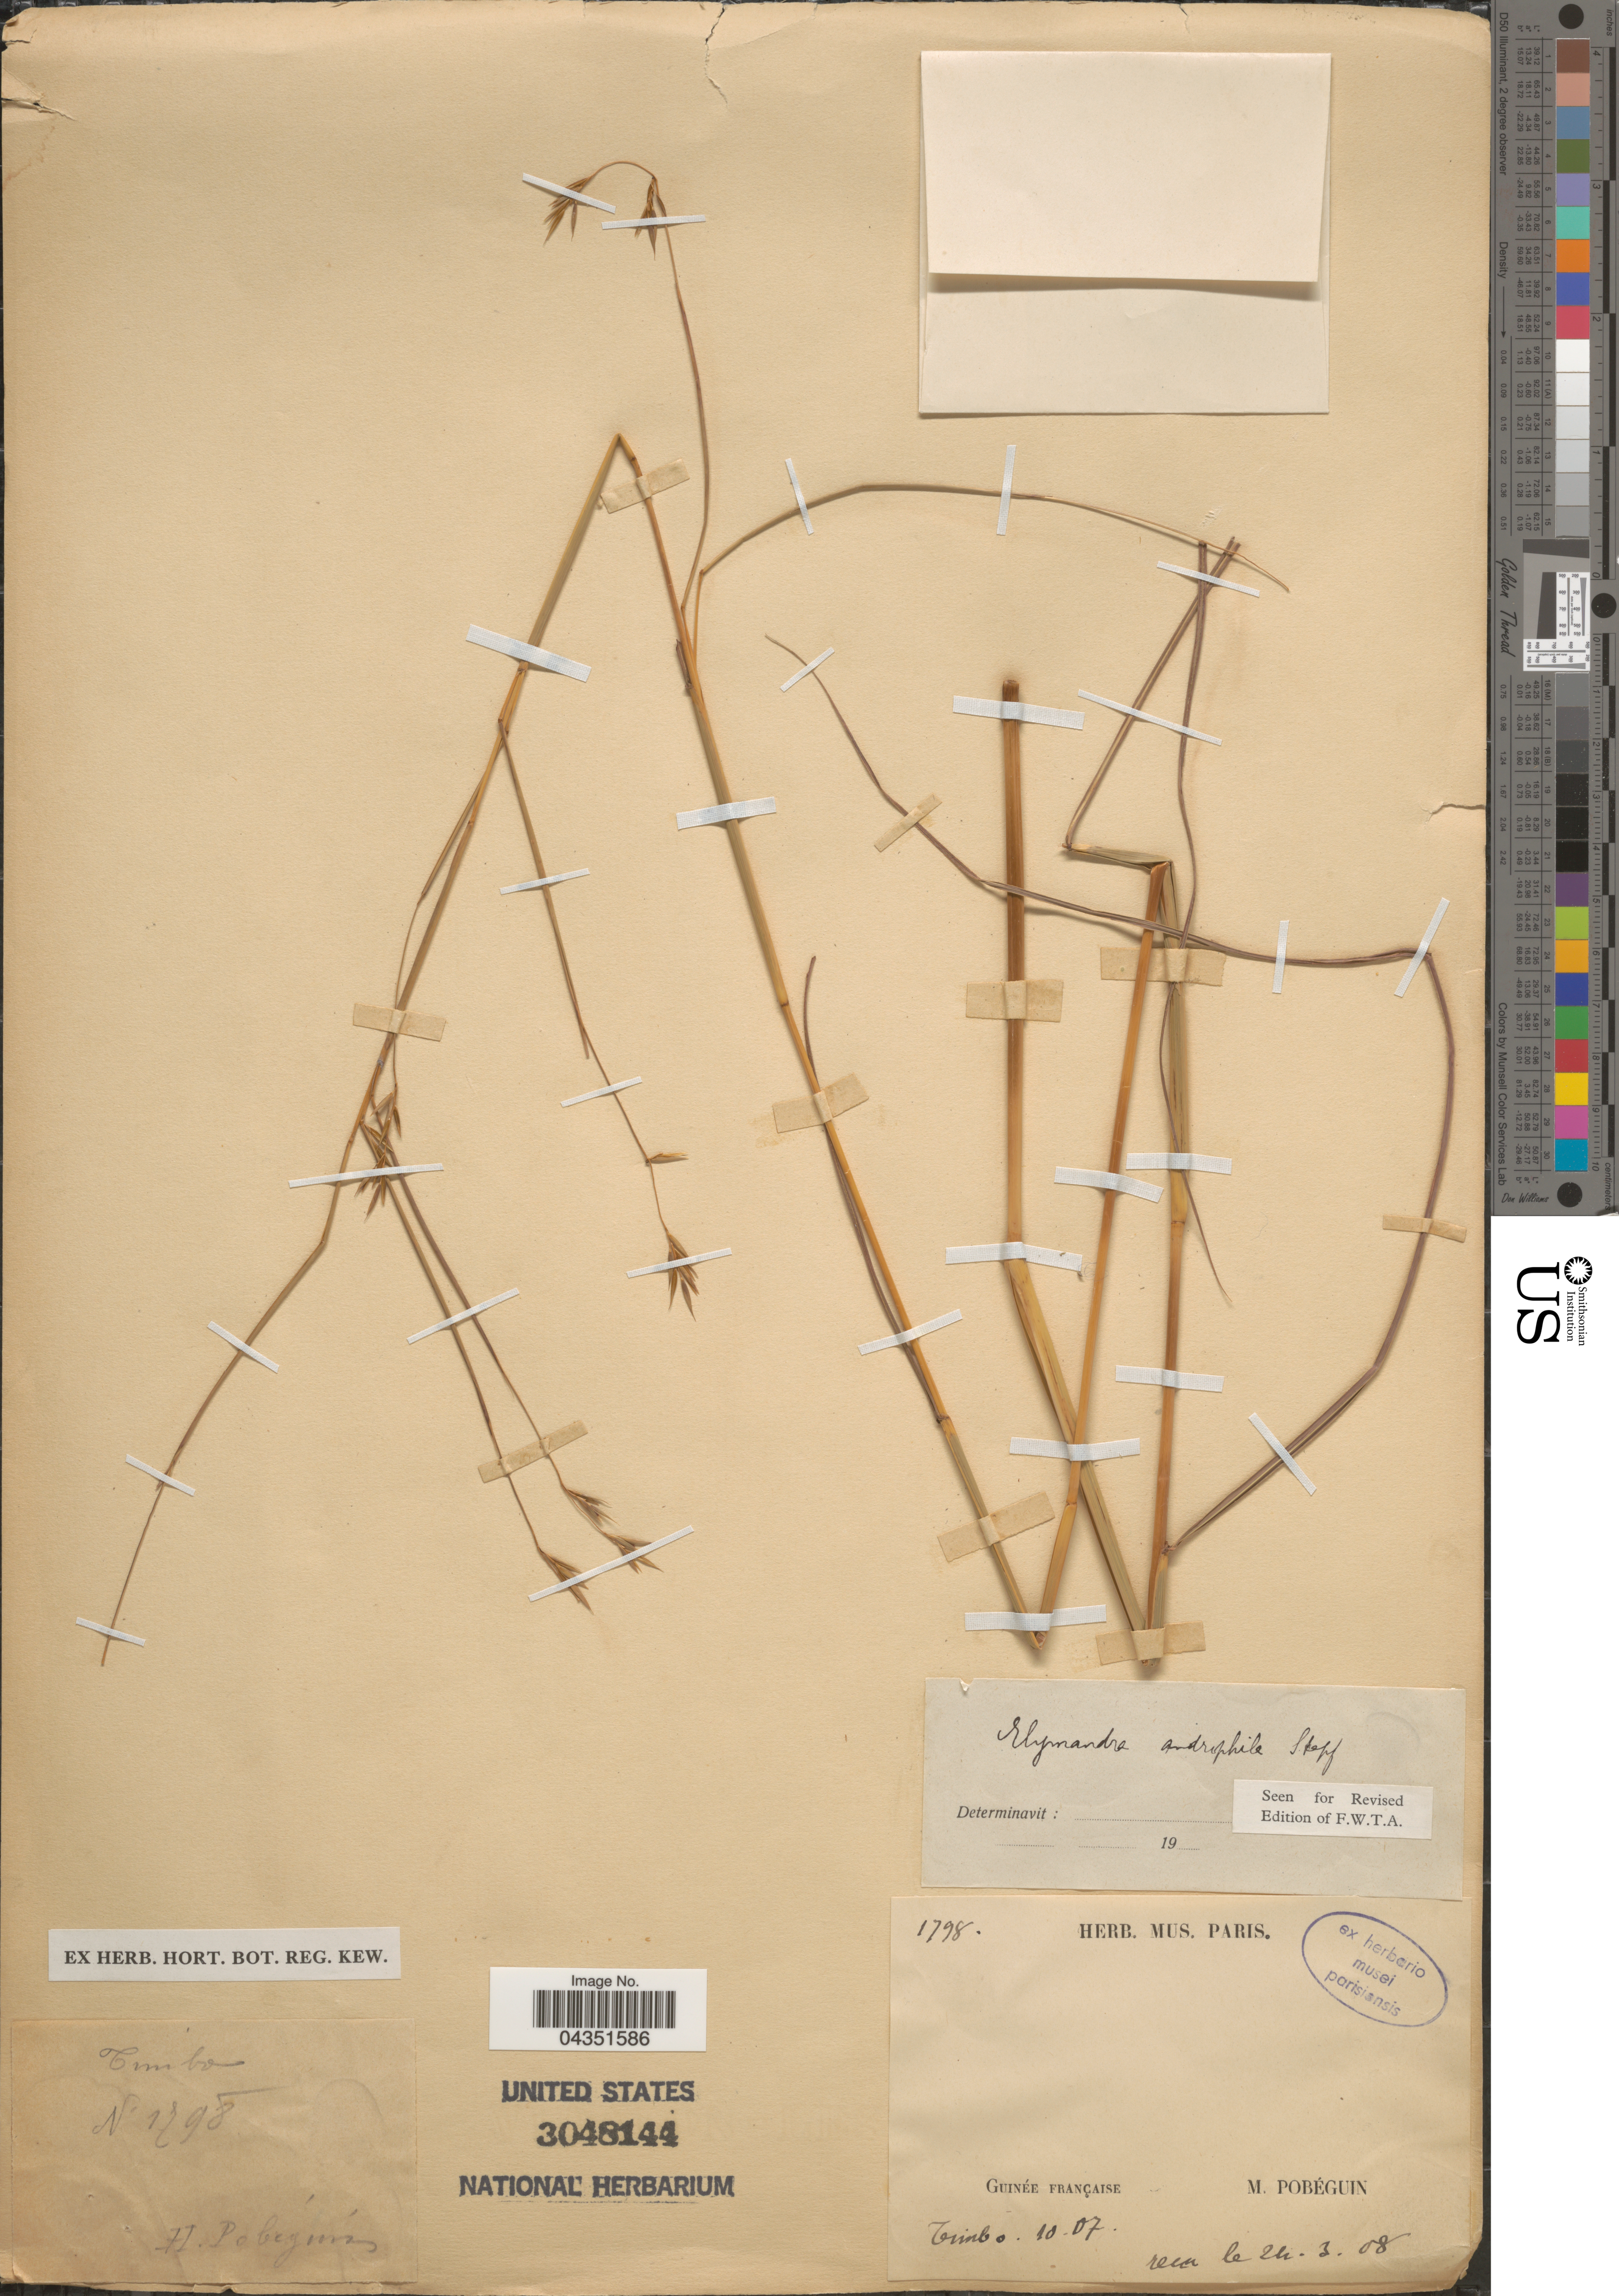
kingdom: Plantae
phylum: Tracheophyta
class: Liliopsida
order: Poales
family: Poaceae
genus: Elymandra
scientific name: Elymandra androphila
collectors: M. Pobéguin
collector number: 1798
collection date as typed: Transcribed d/m/y: /10/7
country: French Guiana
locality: Guinée Française. Timbo.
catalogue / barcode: US 3048144